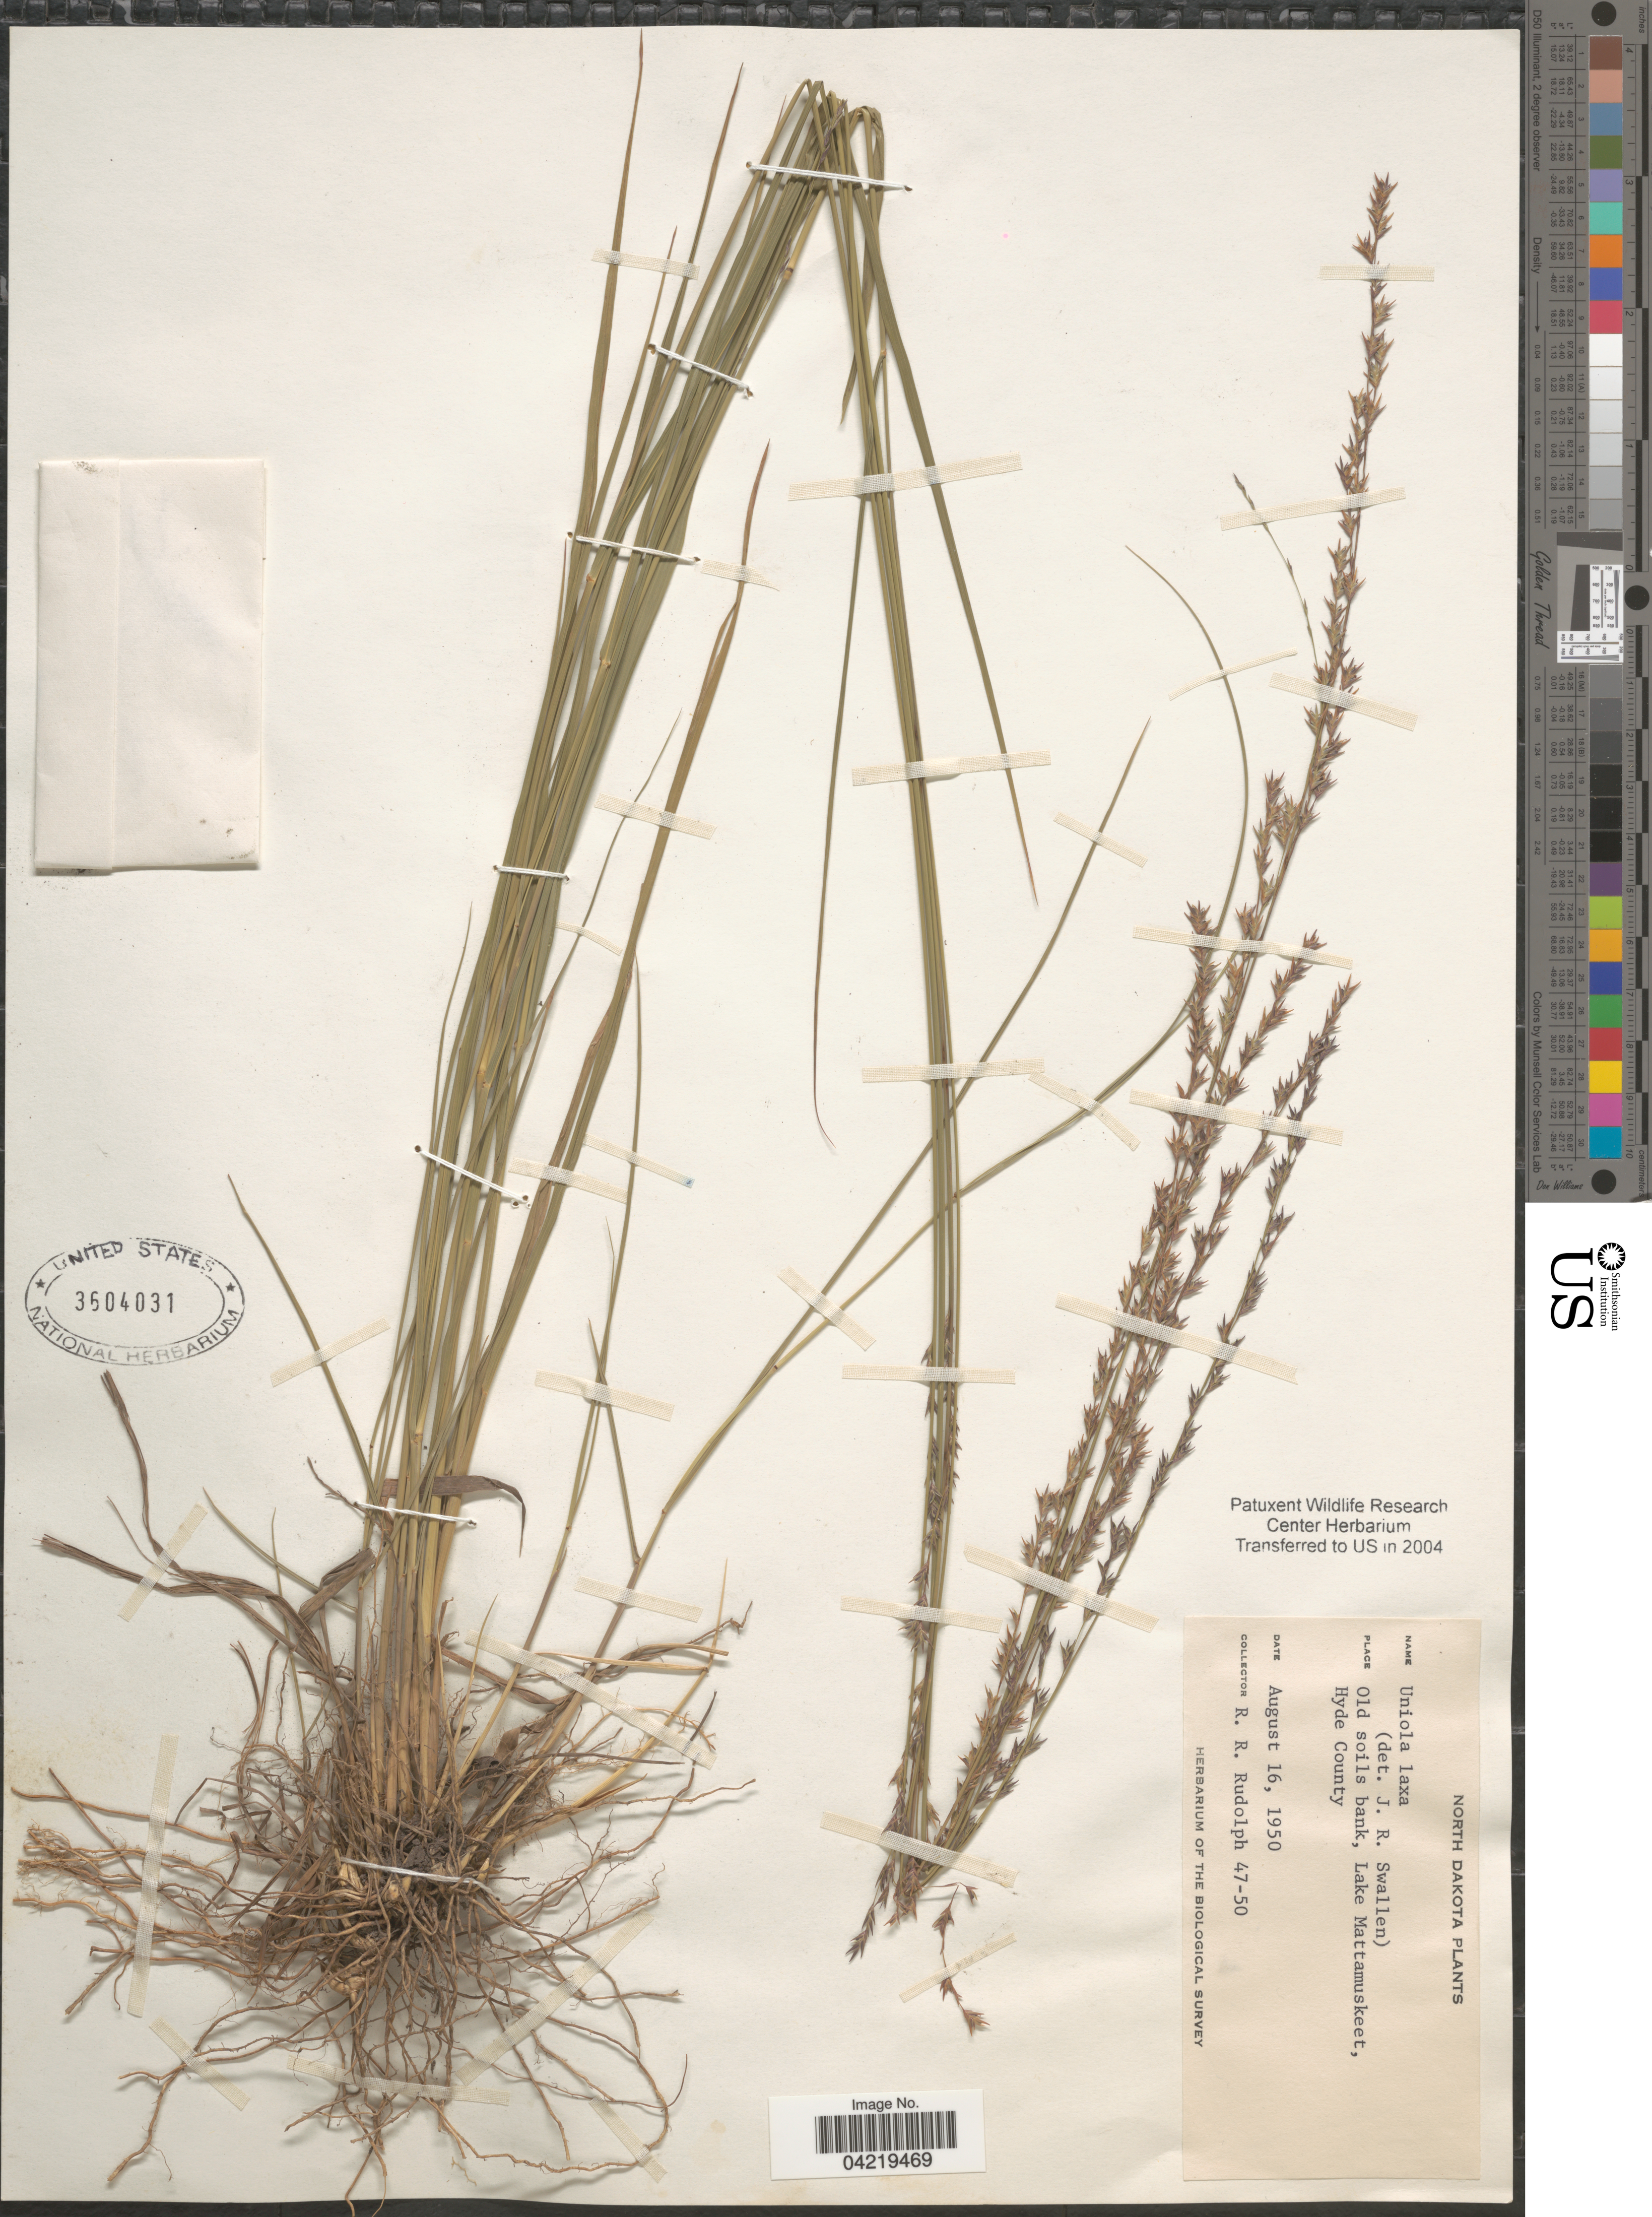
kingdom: Plantae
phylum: Tracheophyta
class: Liliopsida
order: Poales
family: Poaceae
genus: Chasmanthium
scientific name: Chasmanthium laxum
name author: (L.) H.O. Yates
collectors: R. Rudolph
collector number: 47-50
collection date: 1950-08-16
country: United States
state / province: North Dakota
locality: Old soils bank, Lake Mattamuskeet, Hyde County. The Biological Survey.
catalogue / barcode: US 3604031